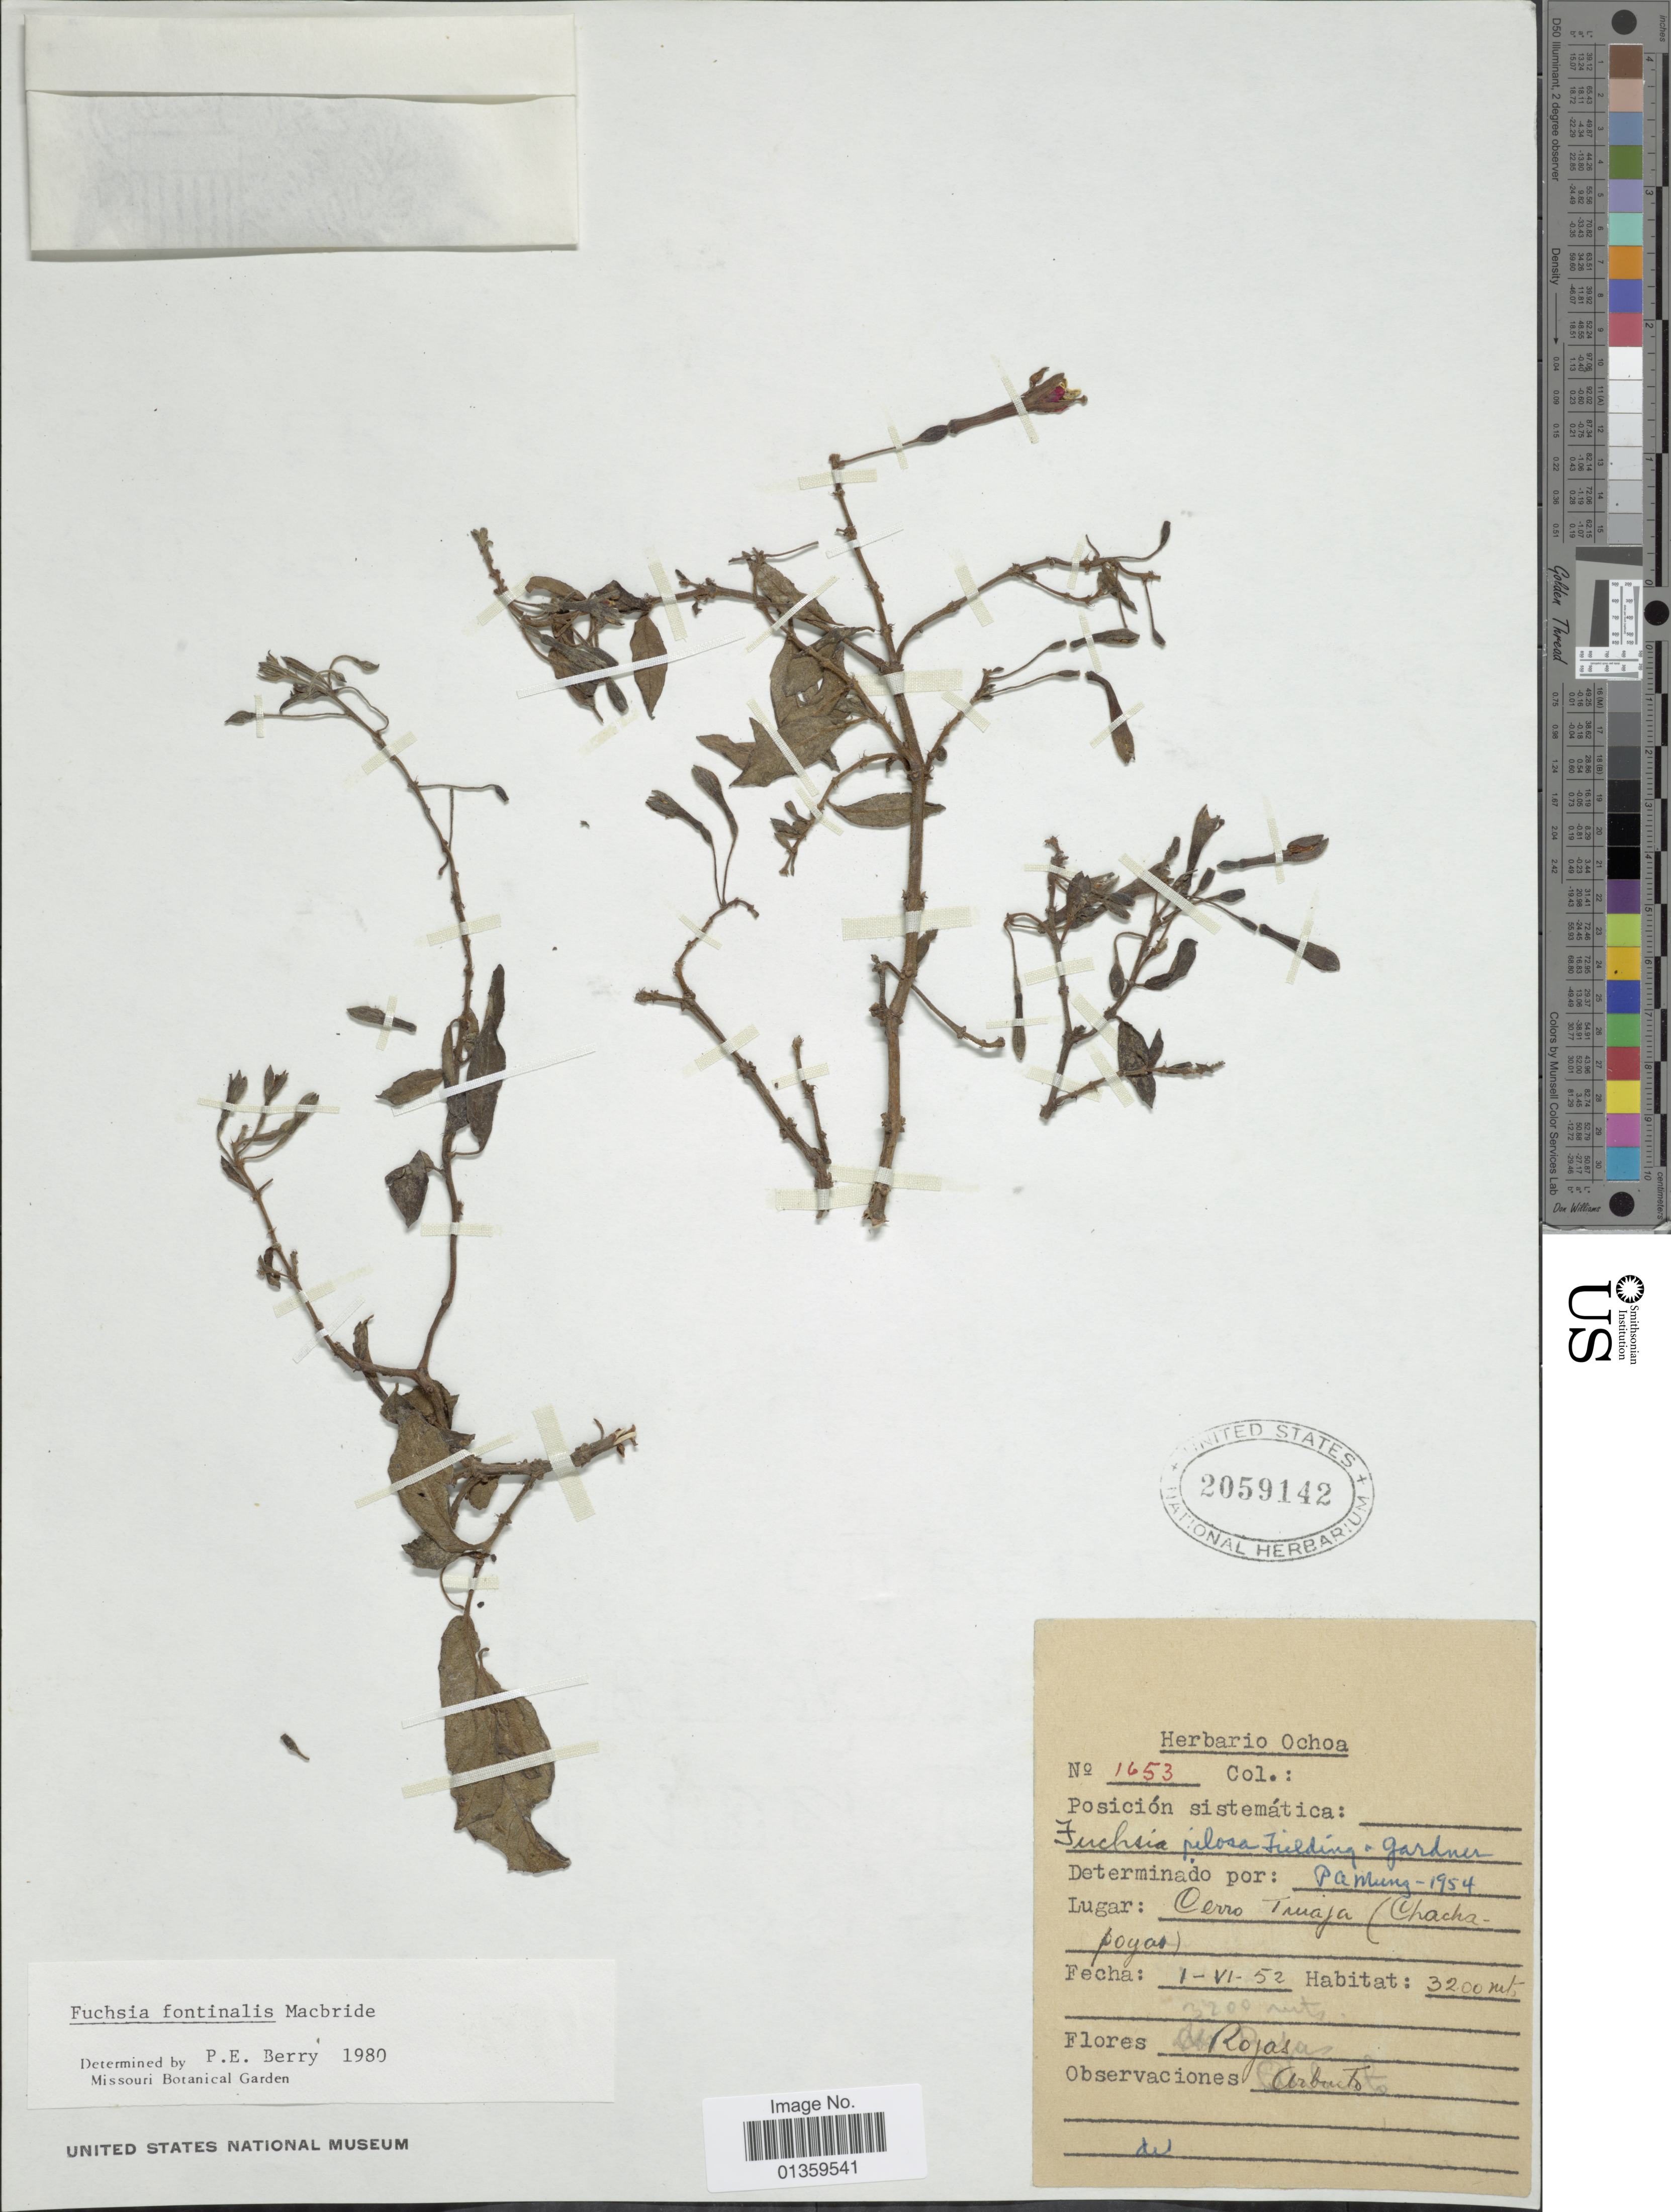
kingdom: Plantae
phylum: Tracheophyta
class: Magnoliopsida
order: Myrtales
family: Onagraceae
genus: Fuchsia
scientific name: Fuchsia fontinalis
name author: J.F. Macbr.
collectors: ex herb. Ochoa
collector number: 1653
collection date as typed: Transcribed d/m/y: 1/6/52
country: Peru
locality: Cerro Tinaja (Chachapoyas)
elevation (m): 3200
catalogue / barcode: US 2059142